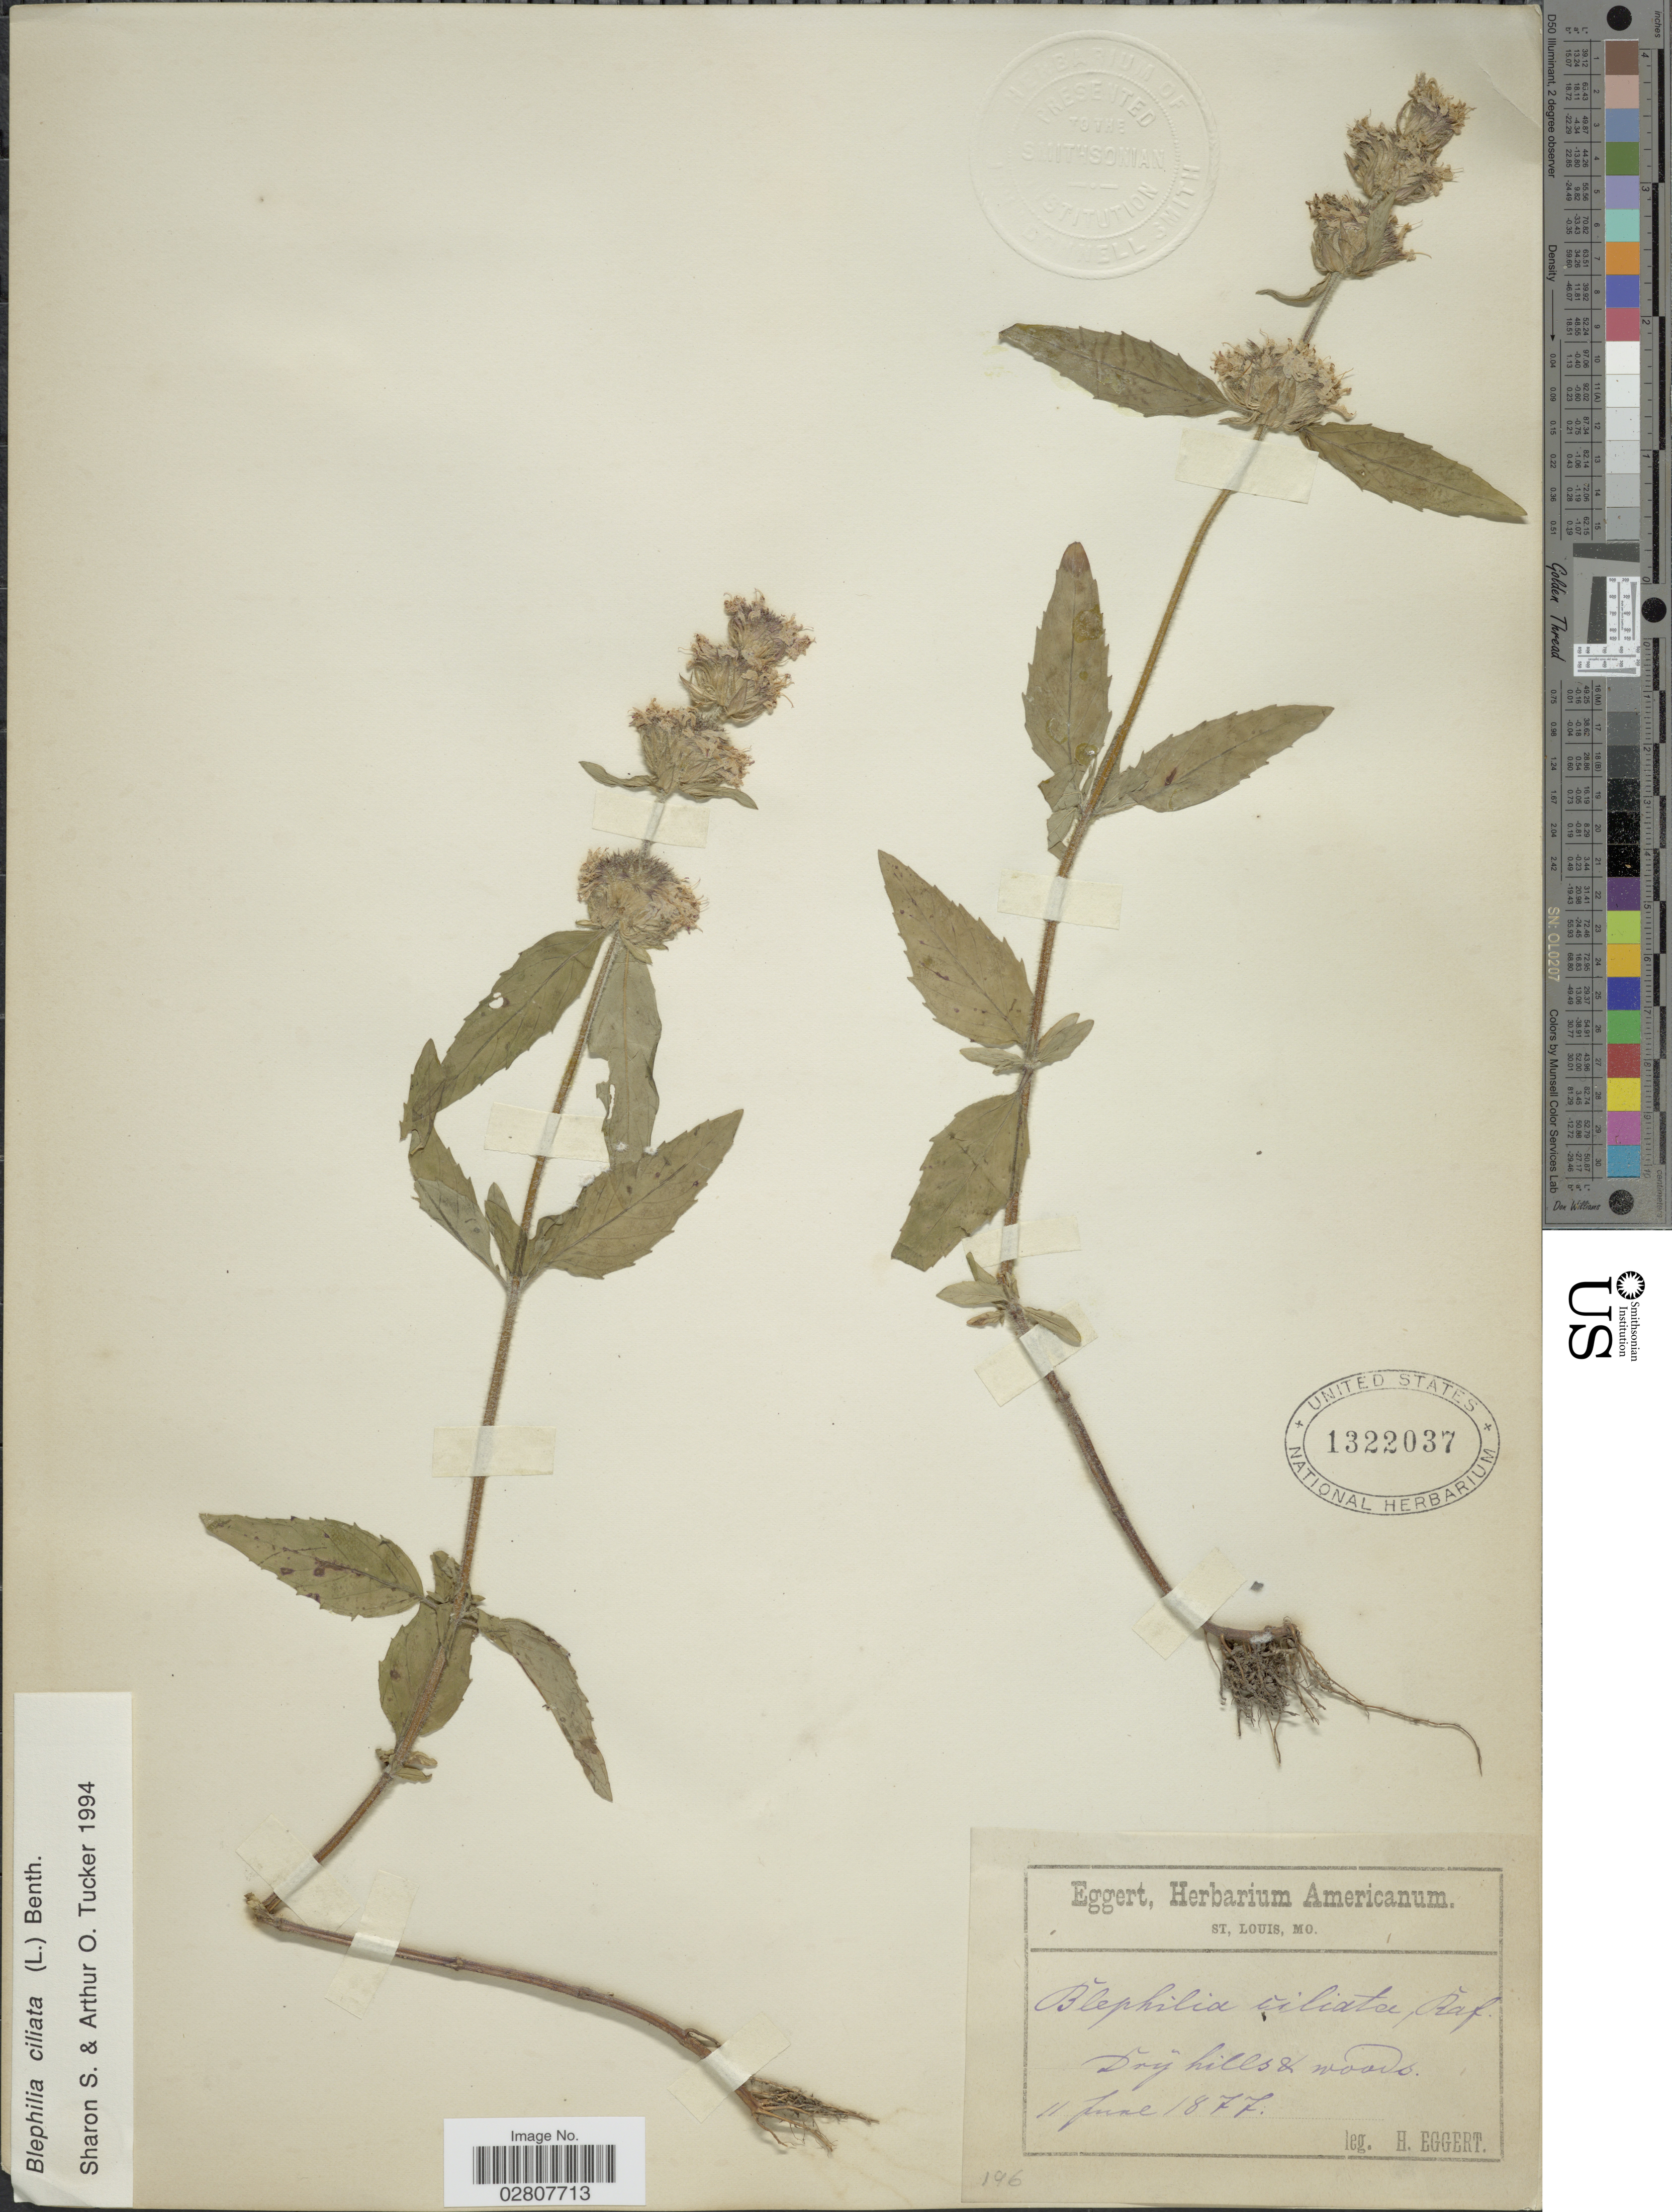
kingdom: Plantae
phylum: Tracheophyta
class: Magnoliopsida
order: Lamiales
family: Lamiaceae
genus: Blephilia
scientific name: Blephilia ciliata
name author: (L.) Raf. ex Benth.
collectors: H. Eggert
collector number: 196?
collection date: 1877-06-11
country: United States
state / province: Missouri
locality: St. Louis.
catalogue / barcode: US 1322037